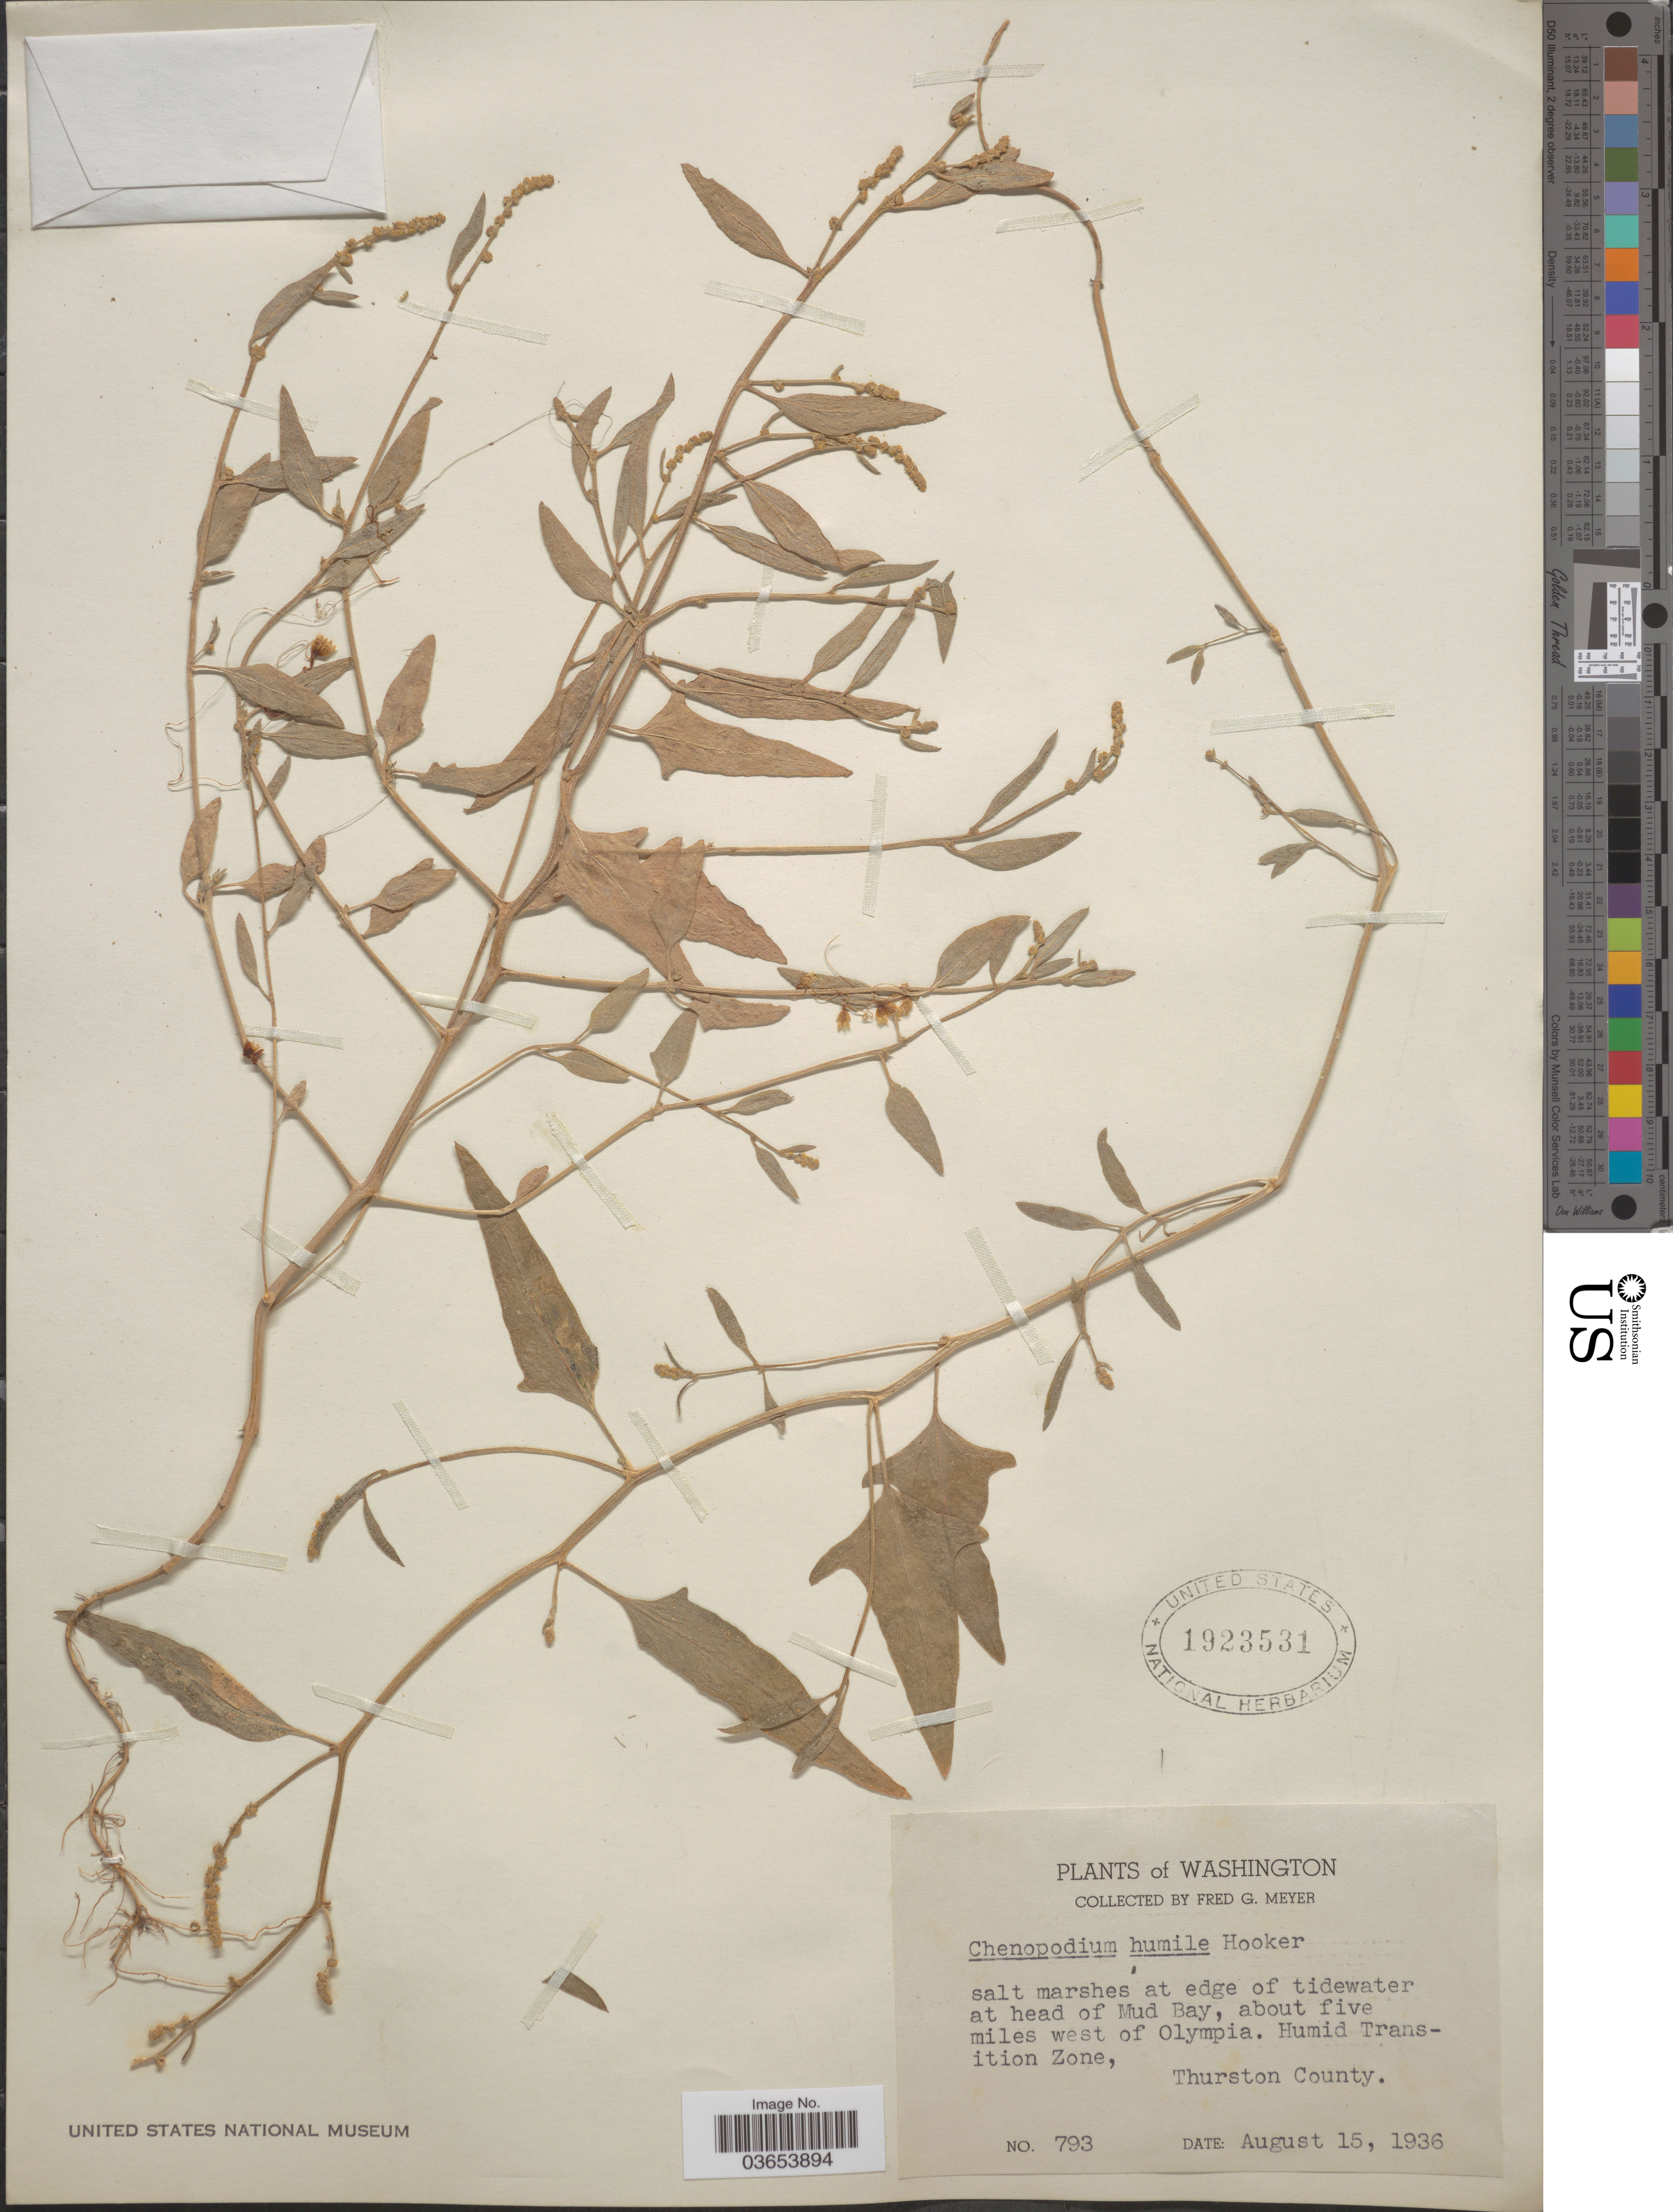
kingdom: Plantae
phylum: Tracheophyta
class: Magnoliopsida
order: Caryophyllales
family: Amaranthaceae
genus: Chenopodium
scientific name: Chenopodium rubrum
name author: L.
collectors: F. G. Meyer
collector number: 793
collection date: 1936-08-15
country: United States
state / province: Washington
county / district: Thurston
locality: Salt marshes at edge of tidewater at head of Mud Bay, about five miles west of Olympia. Humid Transition Zone, Thurston County.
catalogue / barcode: US 1923531